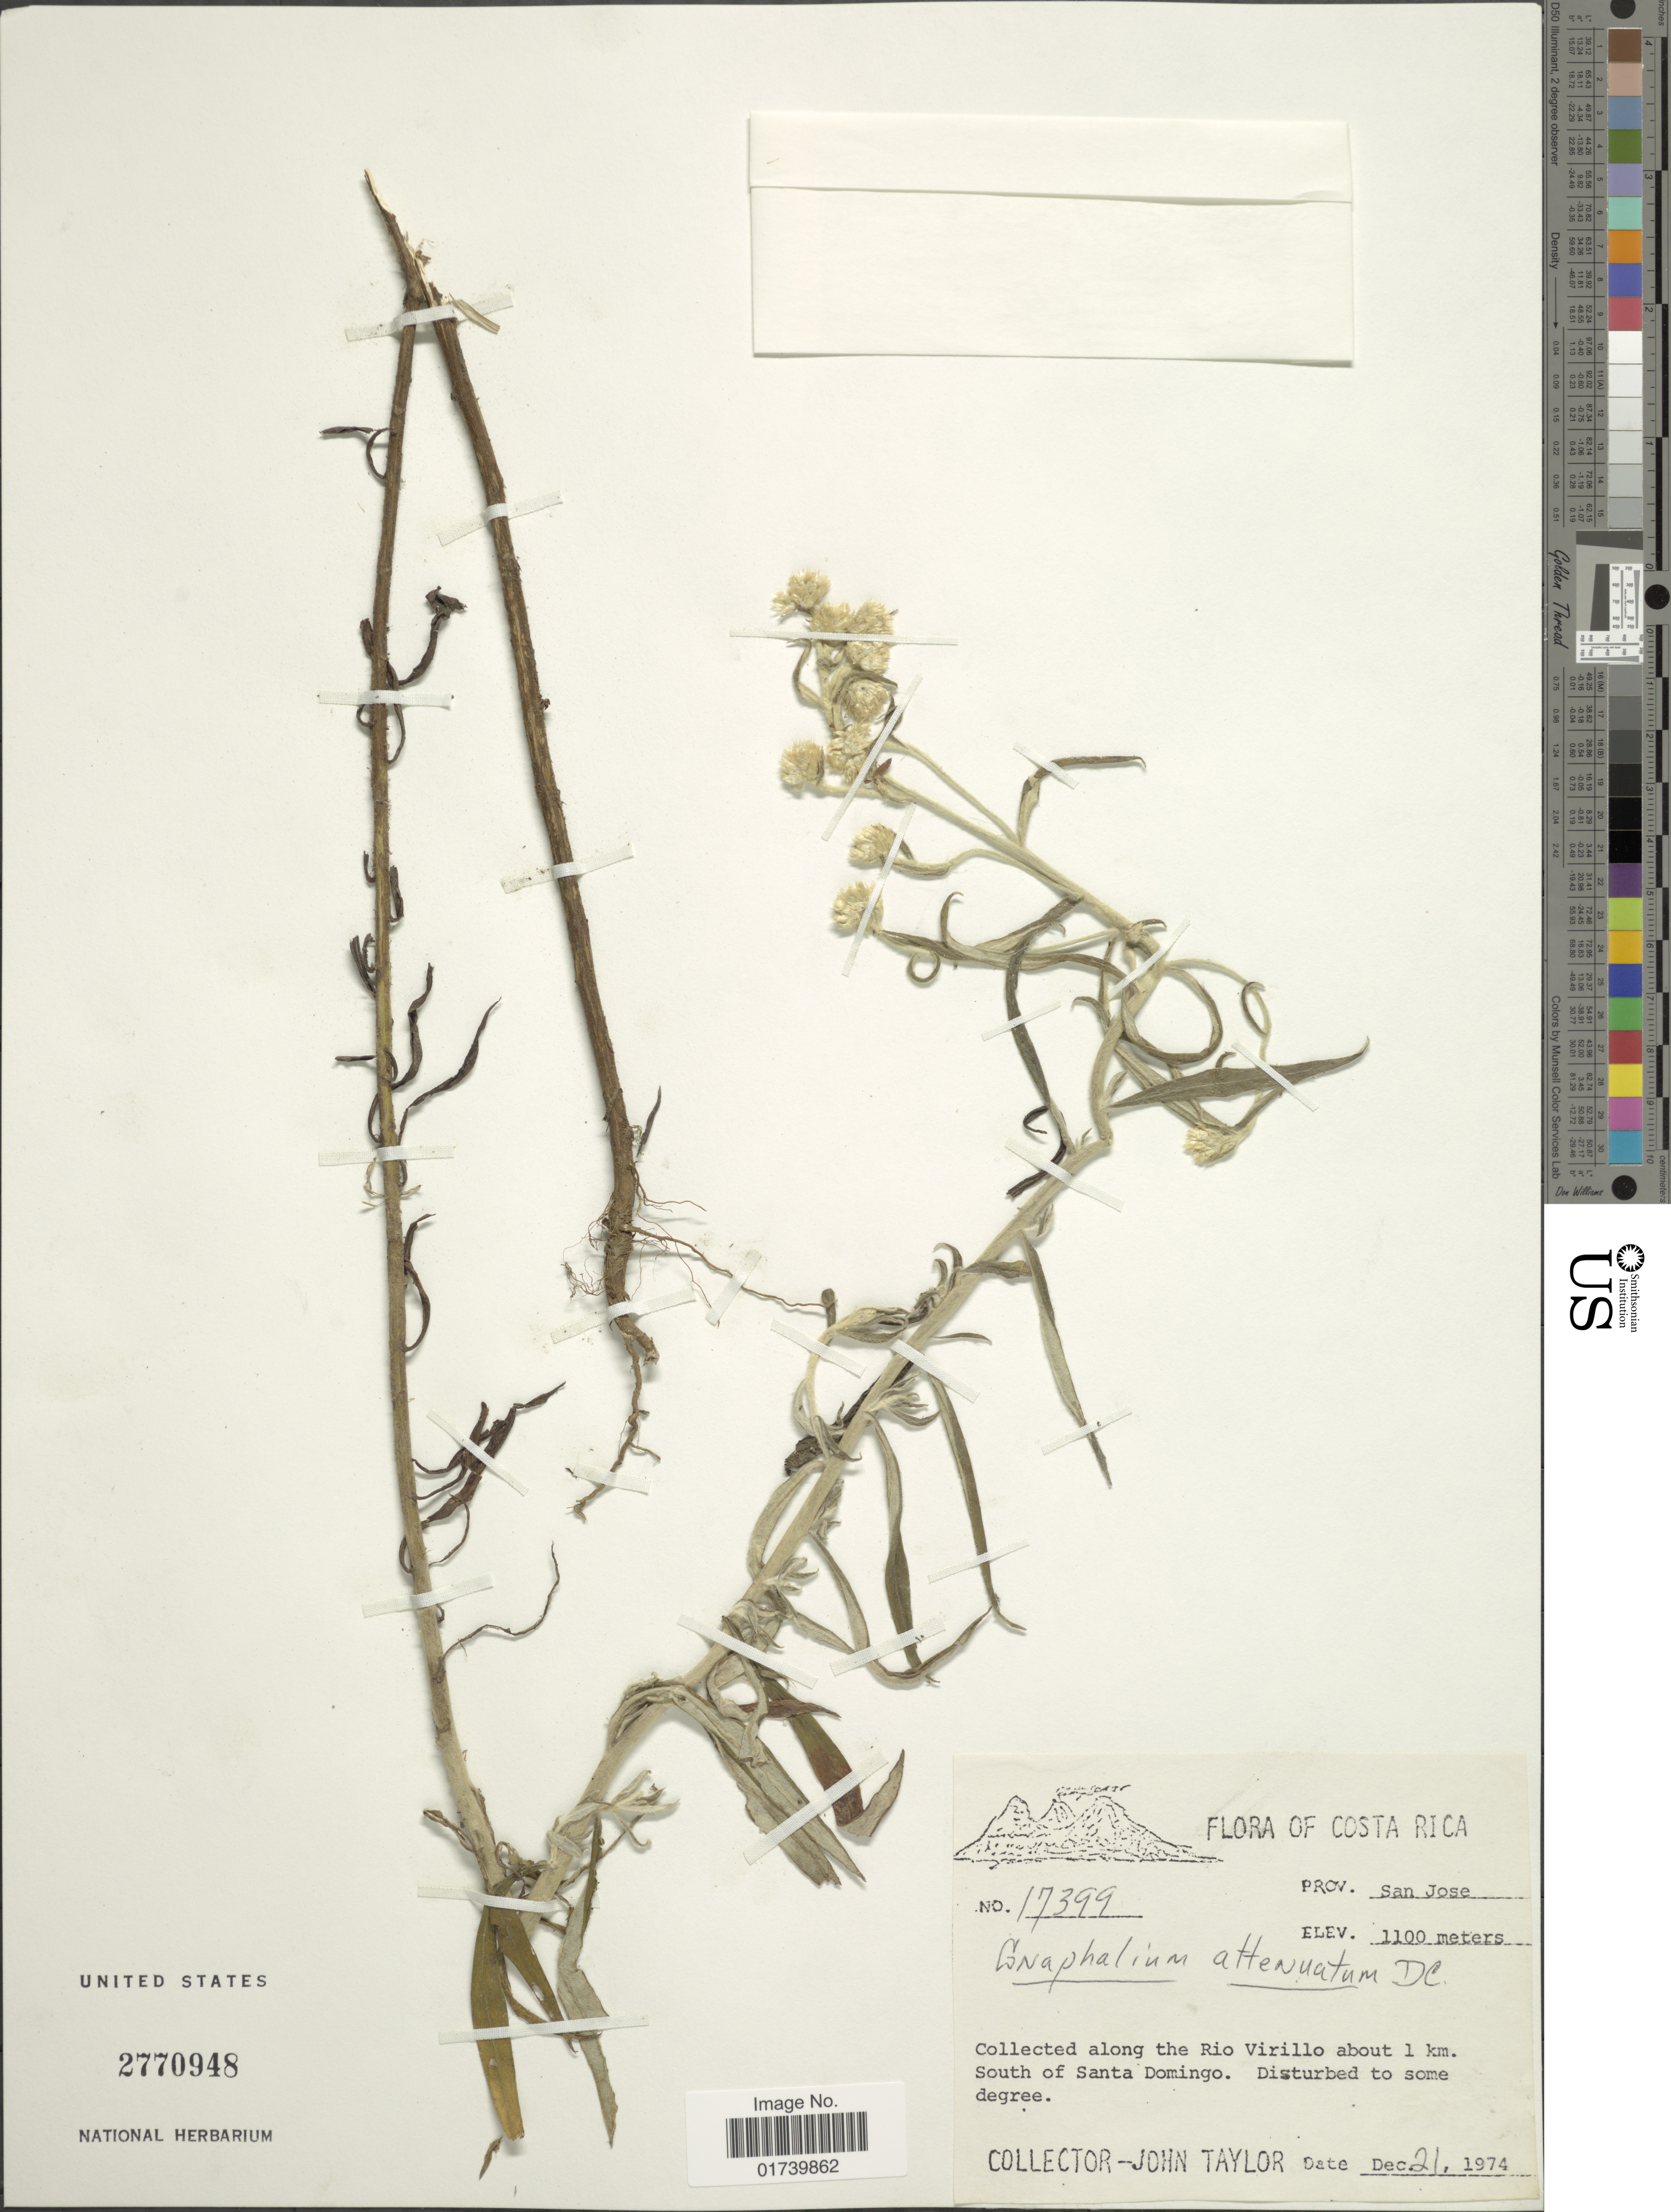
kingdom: Plantae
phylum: Tracheophyta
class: Magnoliopsida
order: Asterales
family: Asteraceae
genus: Pseudognaphalium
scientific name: Pseudognaphalium attenuatum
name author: (DC.) Anderb.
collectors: J. Taylor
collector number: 17399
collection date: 1974-12-21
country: Costa Rica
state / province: San José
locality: Along the Rio Virillo about 1 km. south of Santa Domingo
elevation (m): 1100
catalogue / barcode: US 2770948